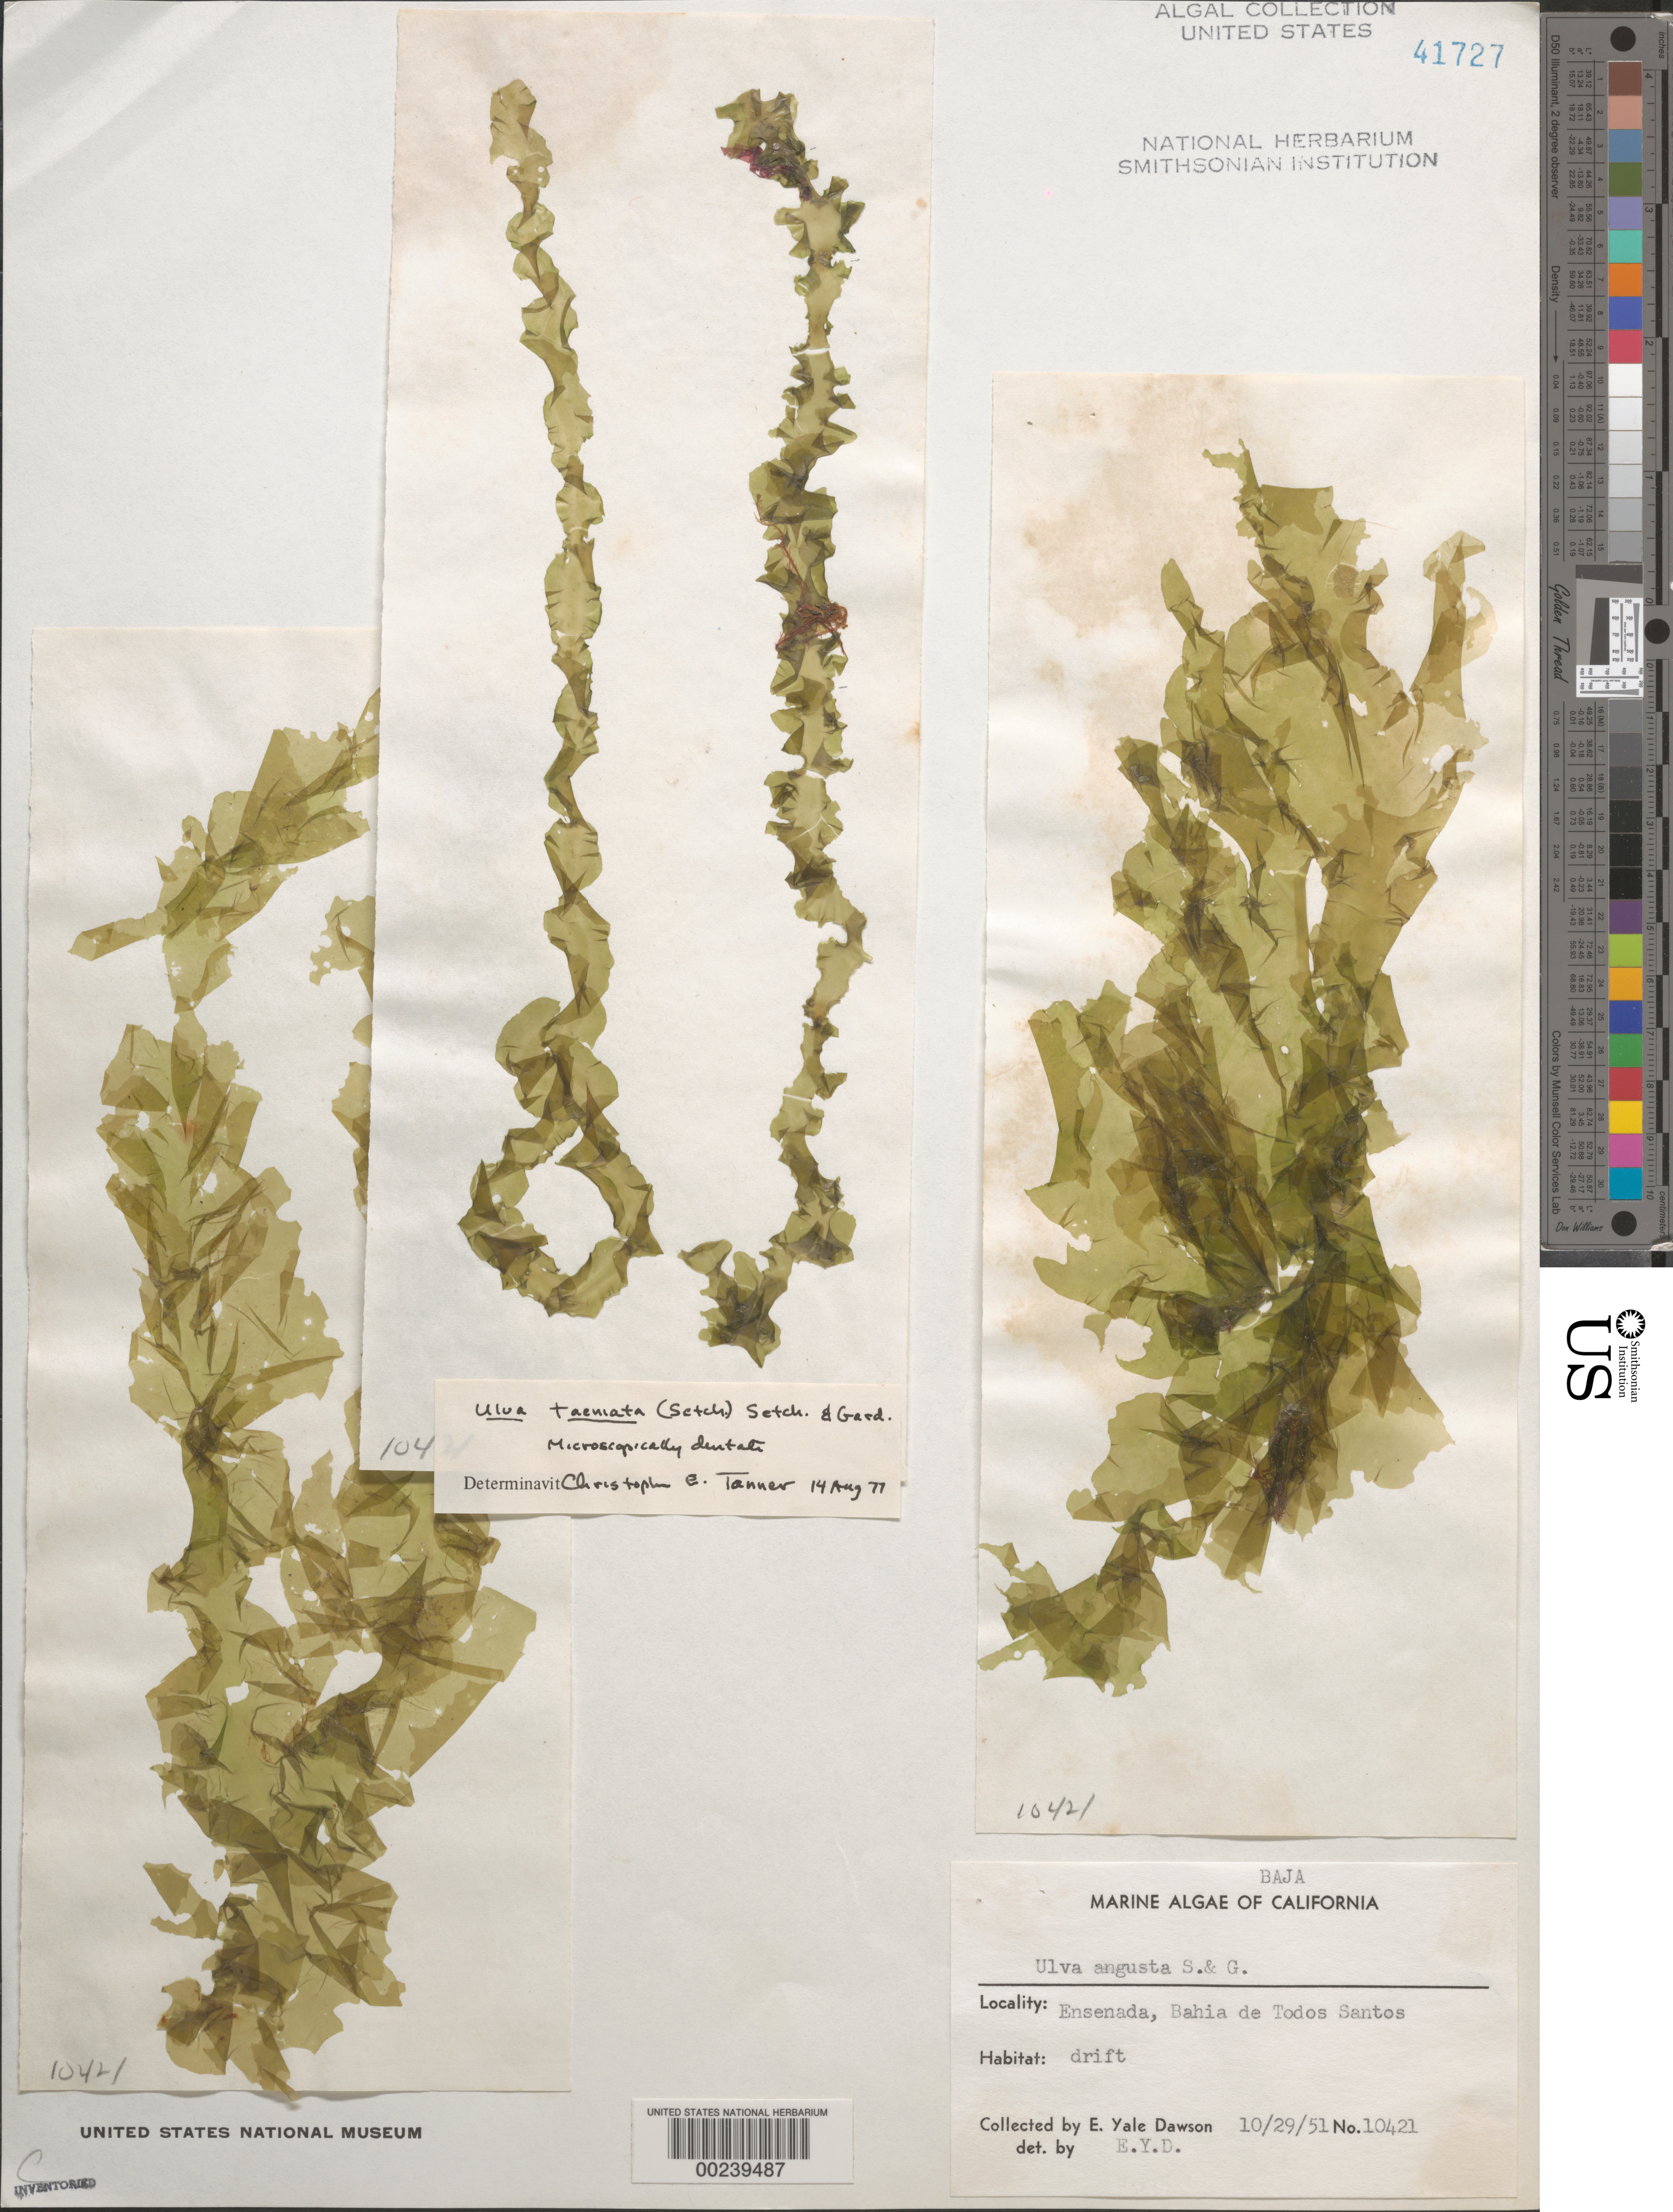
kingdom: Plantae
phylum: Chlorophyta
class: Ulvophyceae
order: Ulvales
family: Ulvaceae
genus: Ulva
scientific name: Ulva taeniata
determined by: Tanner, C. E.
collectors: E. Y. Dawson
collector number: EYD 10421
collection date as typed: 29 Oct 1951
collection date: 1951-10-29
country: Mexico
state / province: Baja California Norte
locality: Ensenada, Bahia de Todos Santos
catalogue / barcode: US 41727